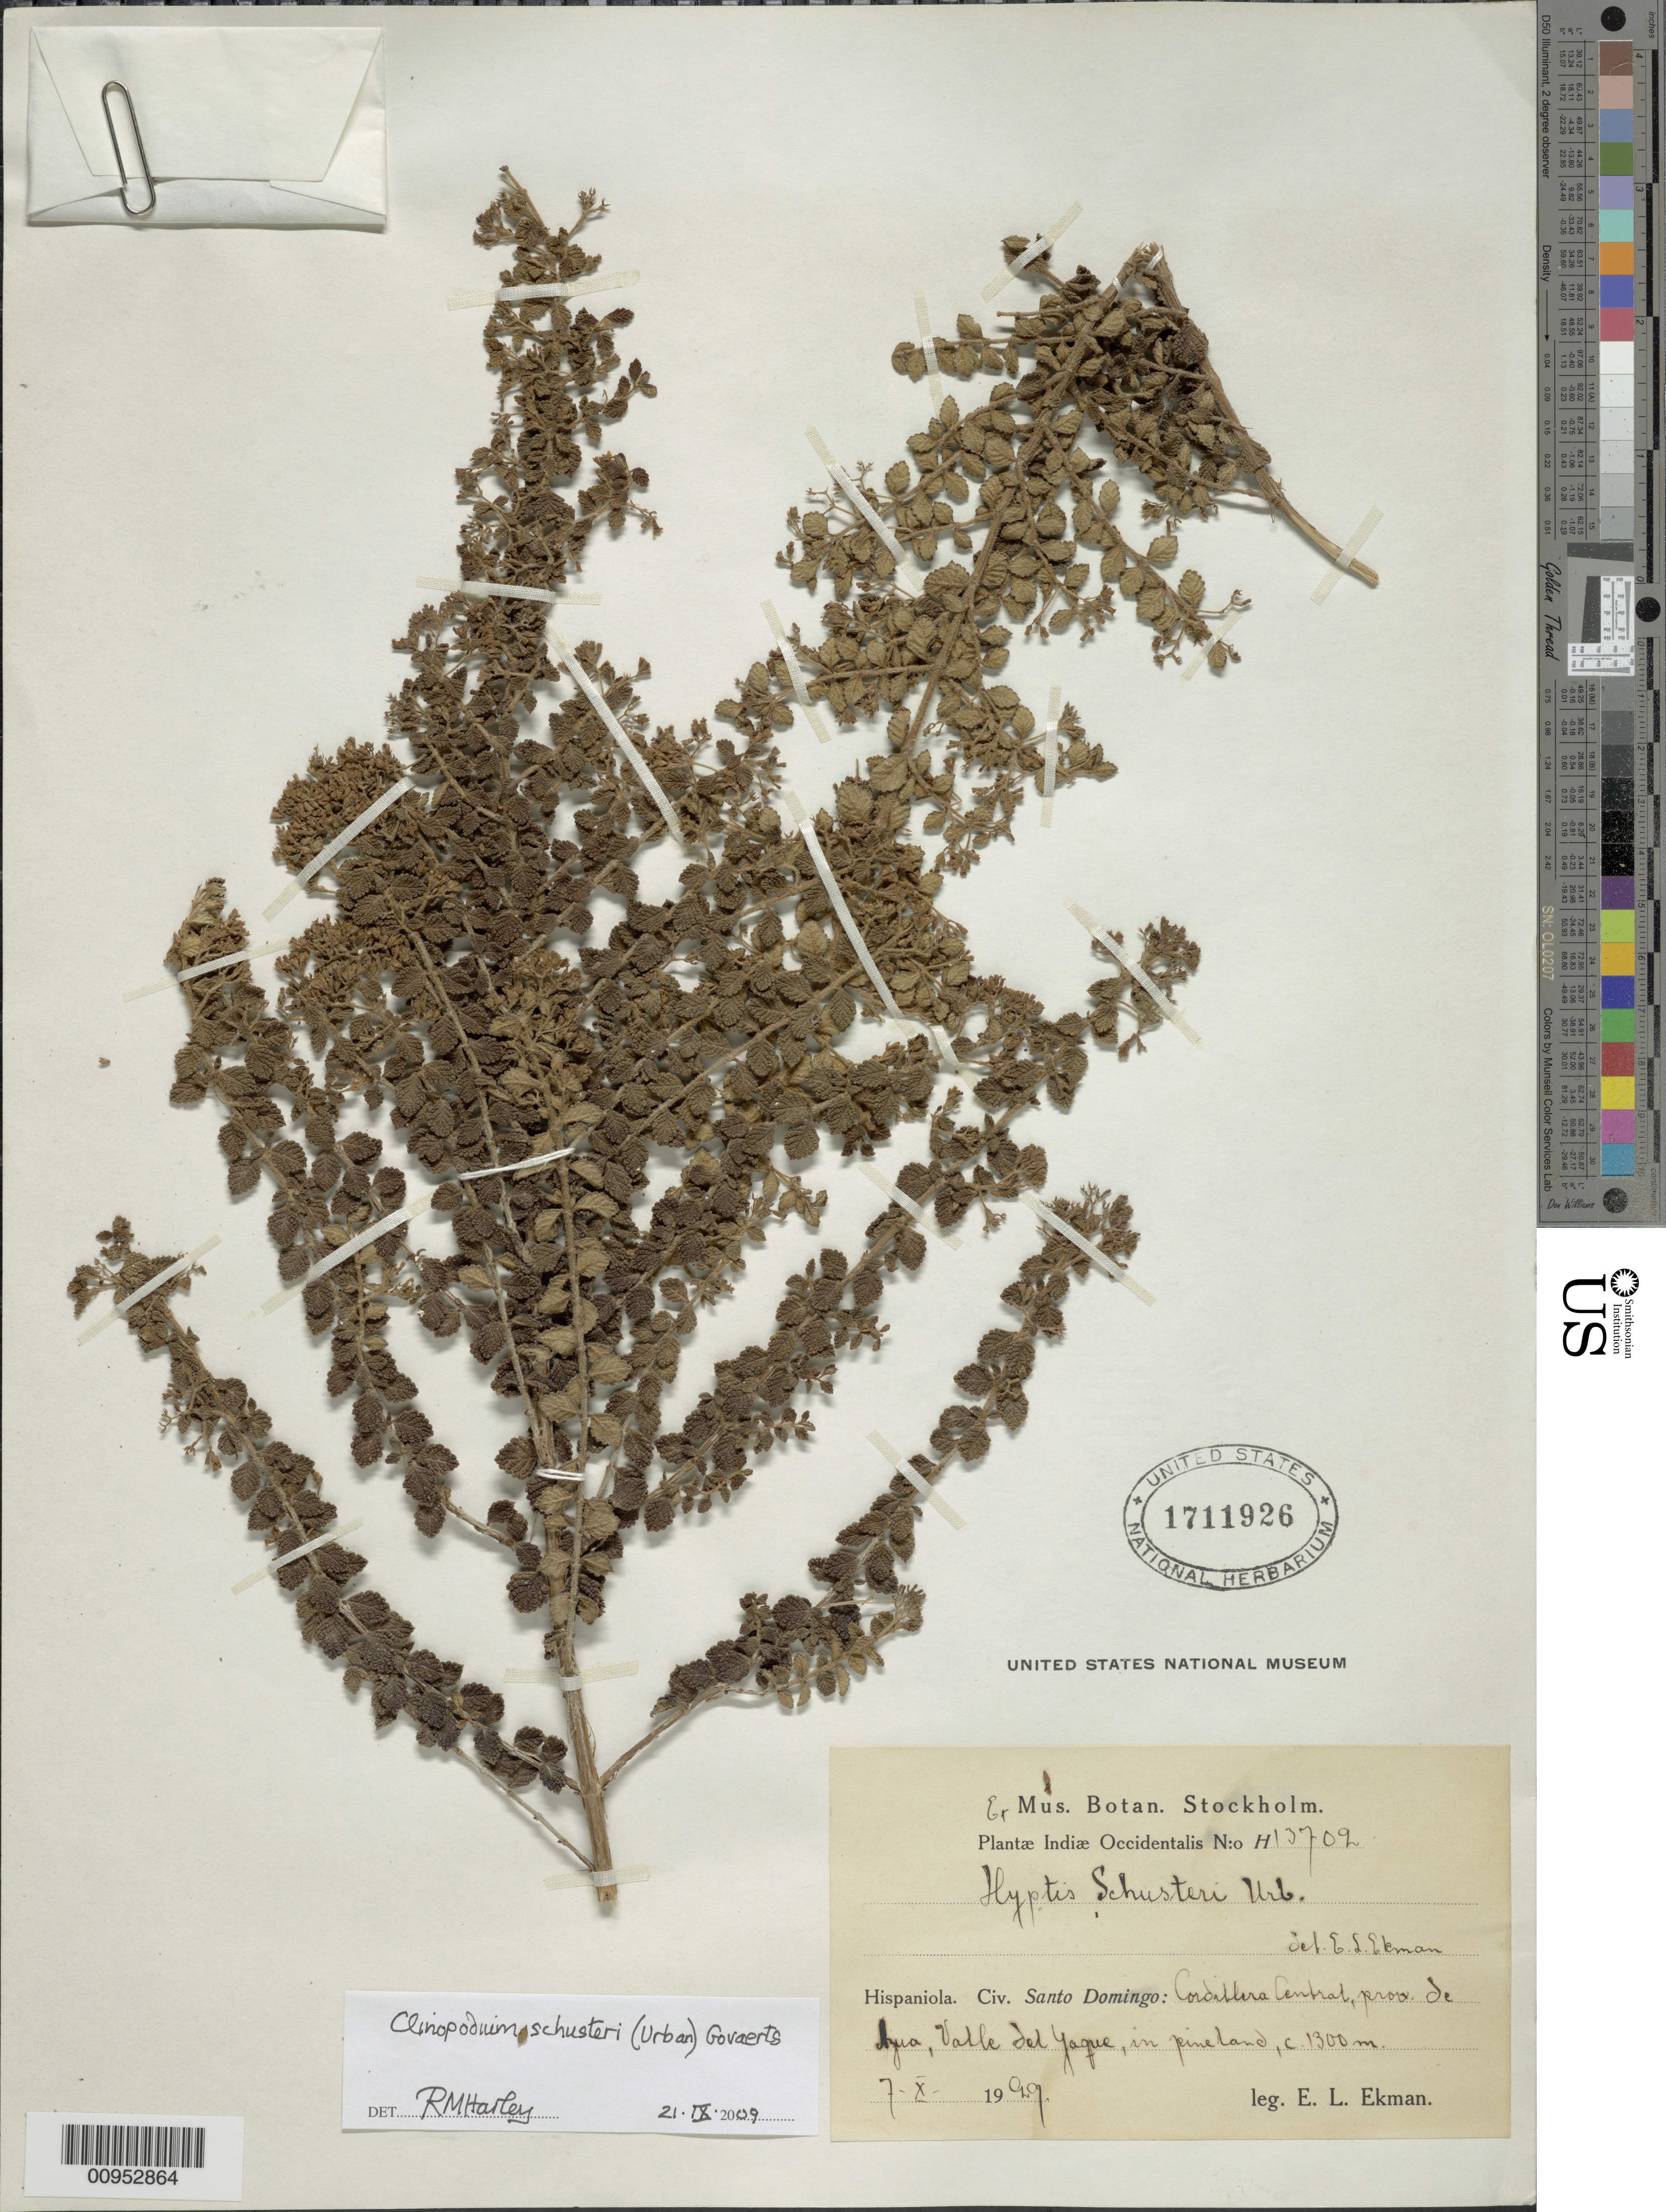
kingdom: Plantae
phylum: Tracheophyta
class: Magnoliopsida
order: Lamiales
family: Lamiaceae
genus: Clinopodium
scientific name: Clinopodium schusteri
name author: (Urb.) Govaerts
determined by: Harley, R. M.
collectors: E. L. Ekman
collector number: H 13709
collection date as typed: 07 Aug 1909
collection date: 1909-08-07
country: Dominican Republic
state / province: Azua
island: Hispaniola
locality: Santo Domingo, Cordillera Central, Valle del Yaque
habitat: In pinelands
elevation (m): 1300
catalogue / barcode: US 1711926